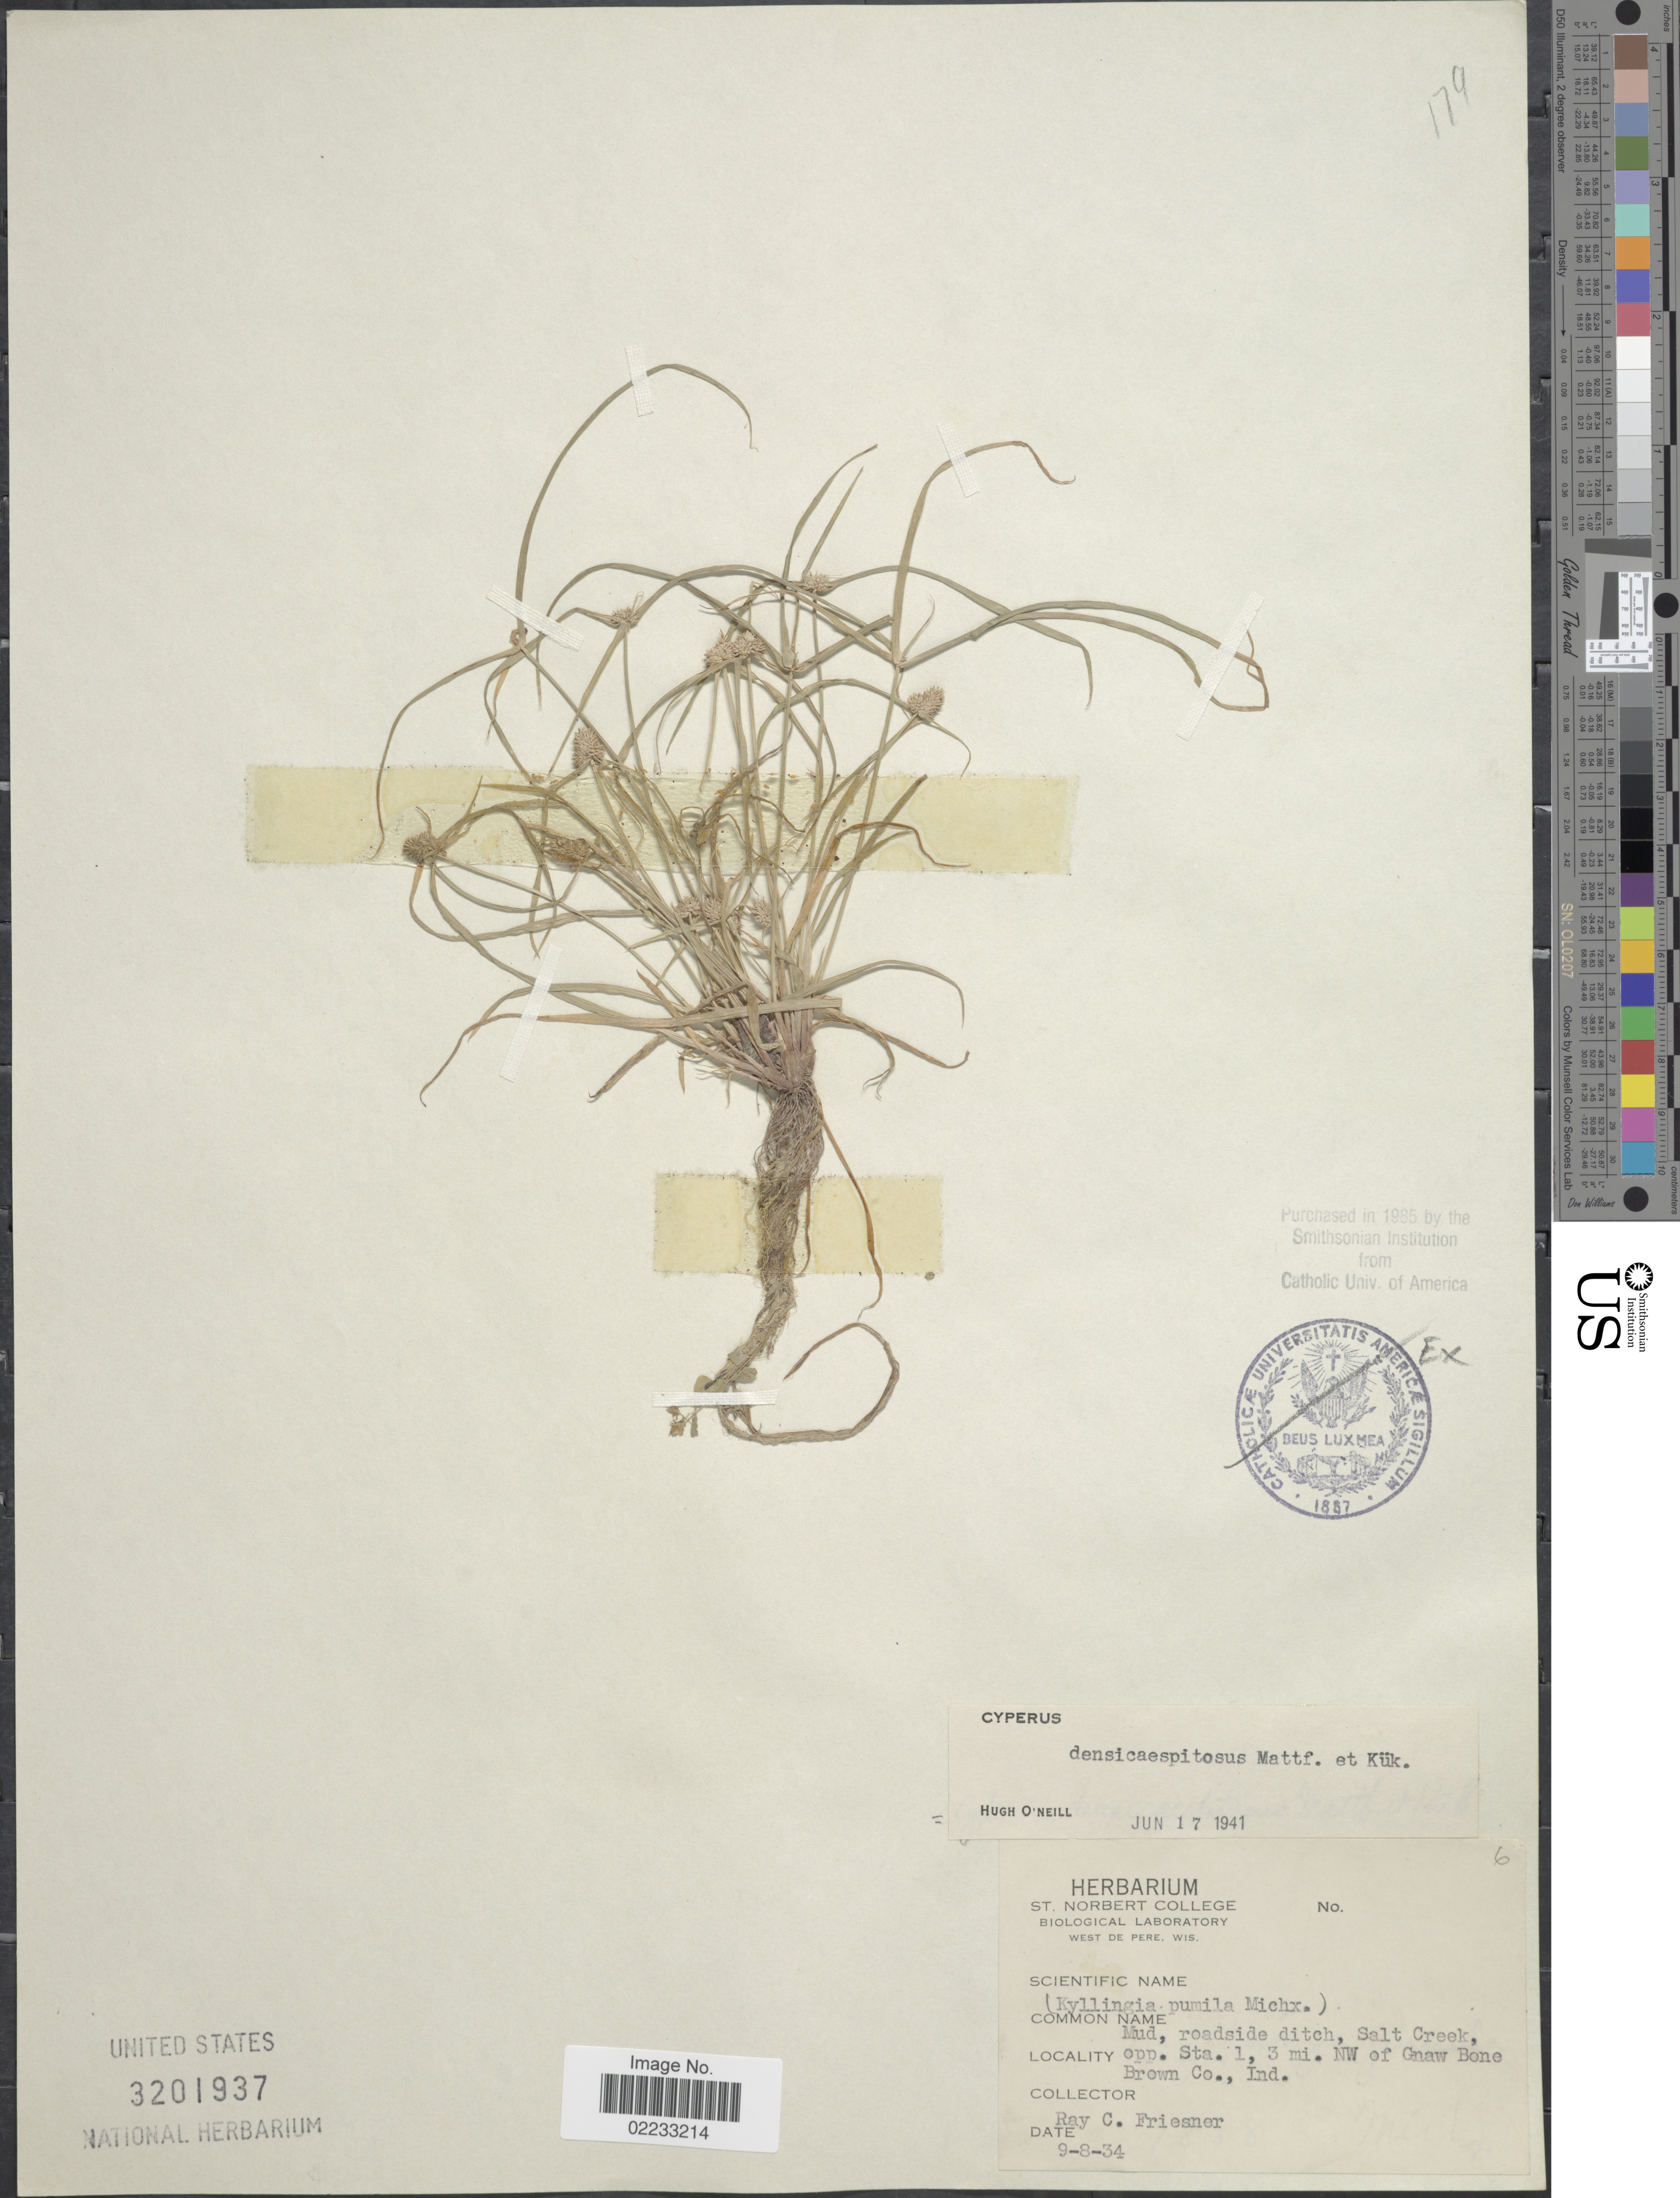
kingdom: Plantae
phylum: Tracheophyta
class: Liliopsida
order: Poales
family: Cyperaceae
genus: Cyperus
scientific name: Cyperus hortensis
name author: (Salzm. ex Steud.) Dorr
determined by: Strong, Mark T., (BOT), Smithsonian Institution - National Museum of Natural History (UNITED STATES)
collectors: R. Friesner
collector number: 6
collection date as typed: Transcribed d/m/y: 9/8/34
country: United States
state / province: Indiana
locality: Mud, roadside ditch, Salt Creek, opp. Sta. 1, 3 mi. NW of Gnaw Bone Brown Co.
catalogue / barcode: US 3201937